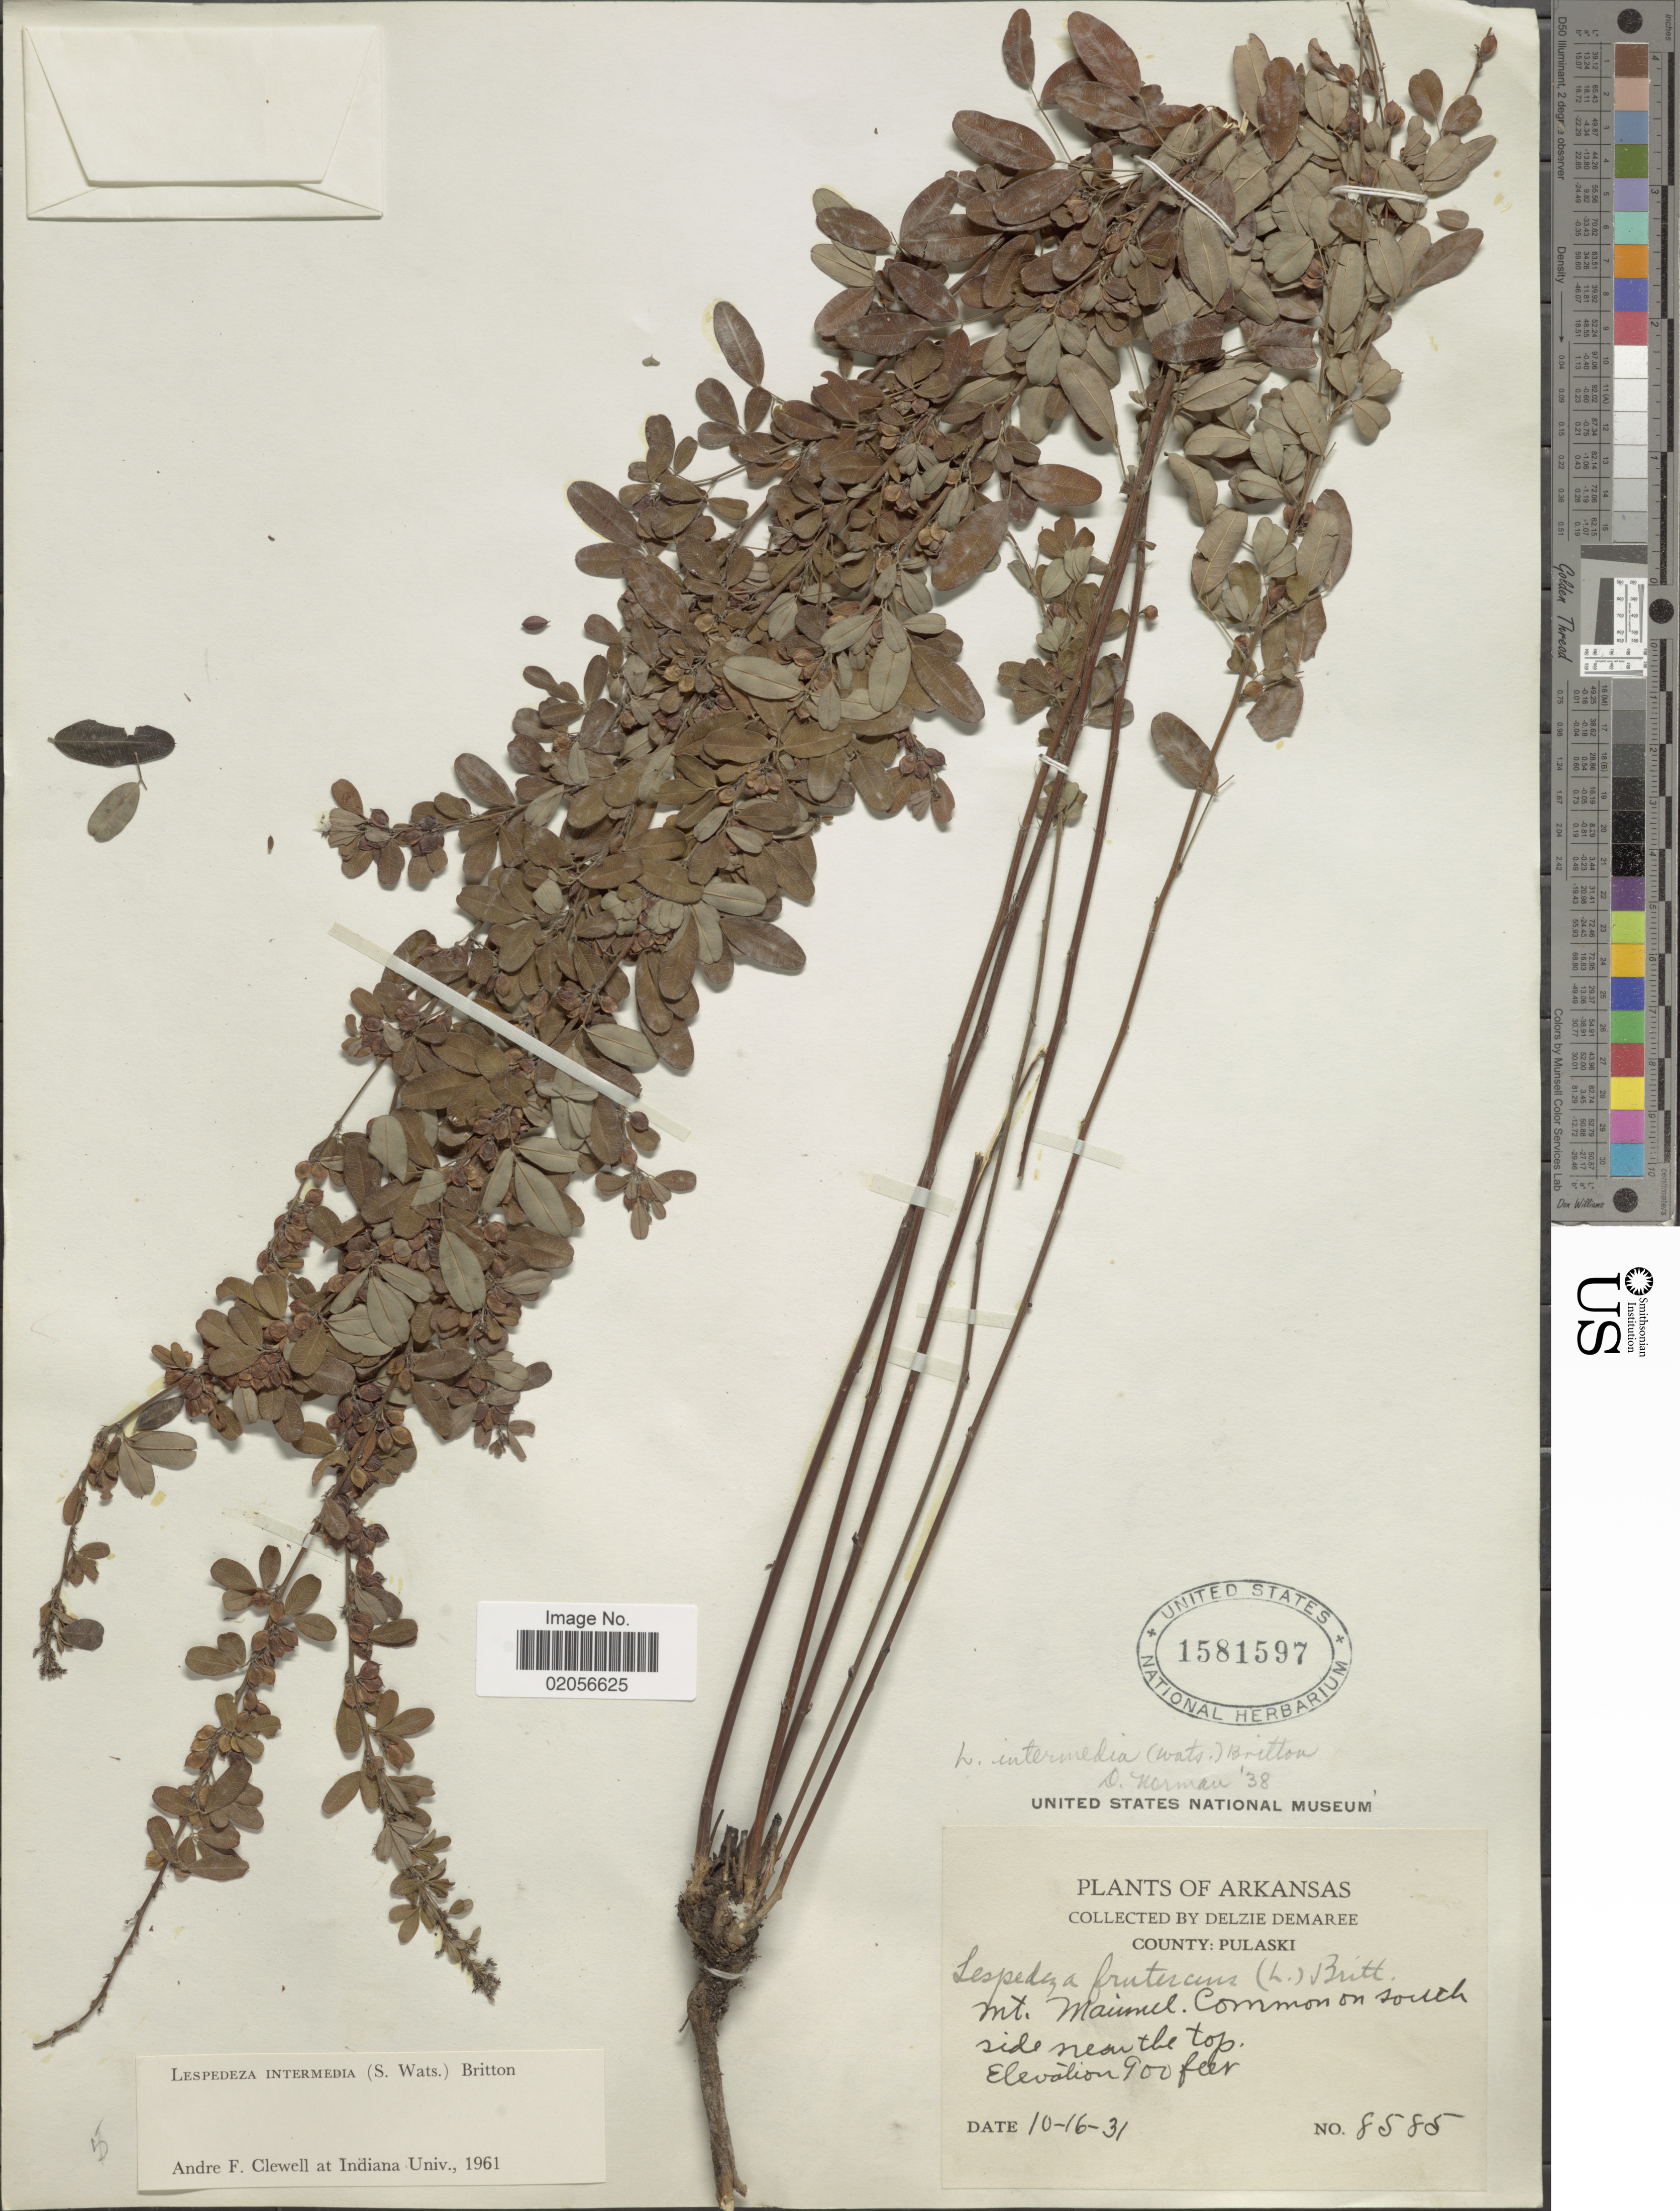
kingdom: Plantae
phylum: Tracheophyta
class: Magnoliopsida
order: Fabales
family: Fabaceae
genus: Lespedeza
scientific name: Lespedeza intermedia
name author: (S. Watson) Britton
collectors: D. Demaree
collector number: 8585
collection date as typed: Transcribed d/m/y: 16/10/31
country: United States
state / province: Arkansas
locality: County: Pulasky, Mt Maumel. Common on south side near the top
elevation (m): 274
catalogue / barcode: US 1581597